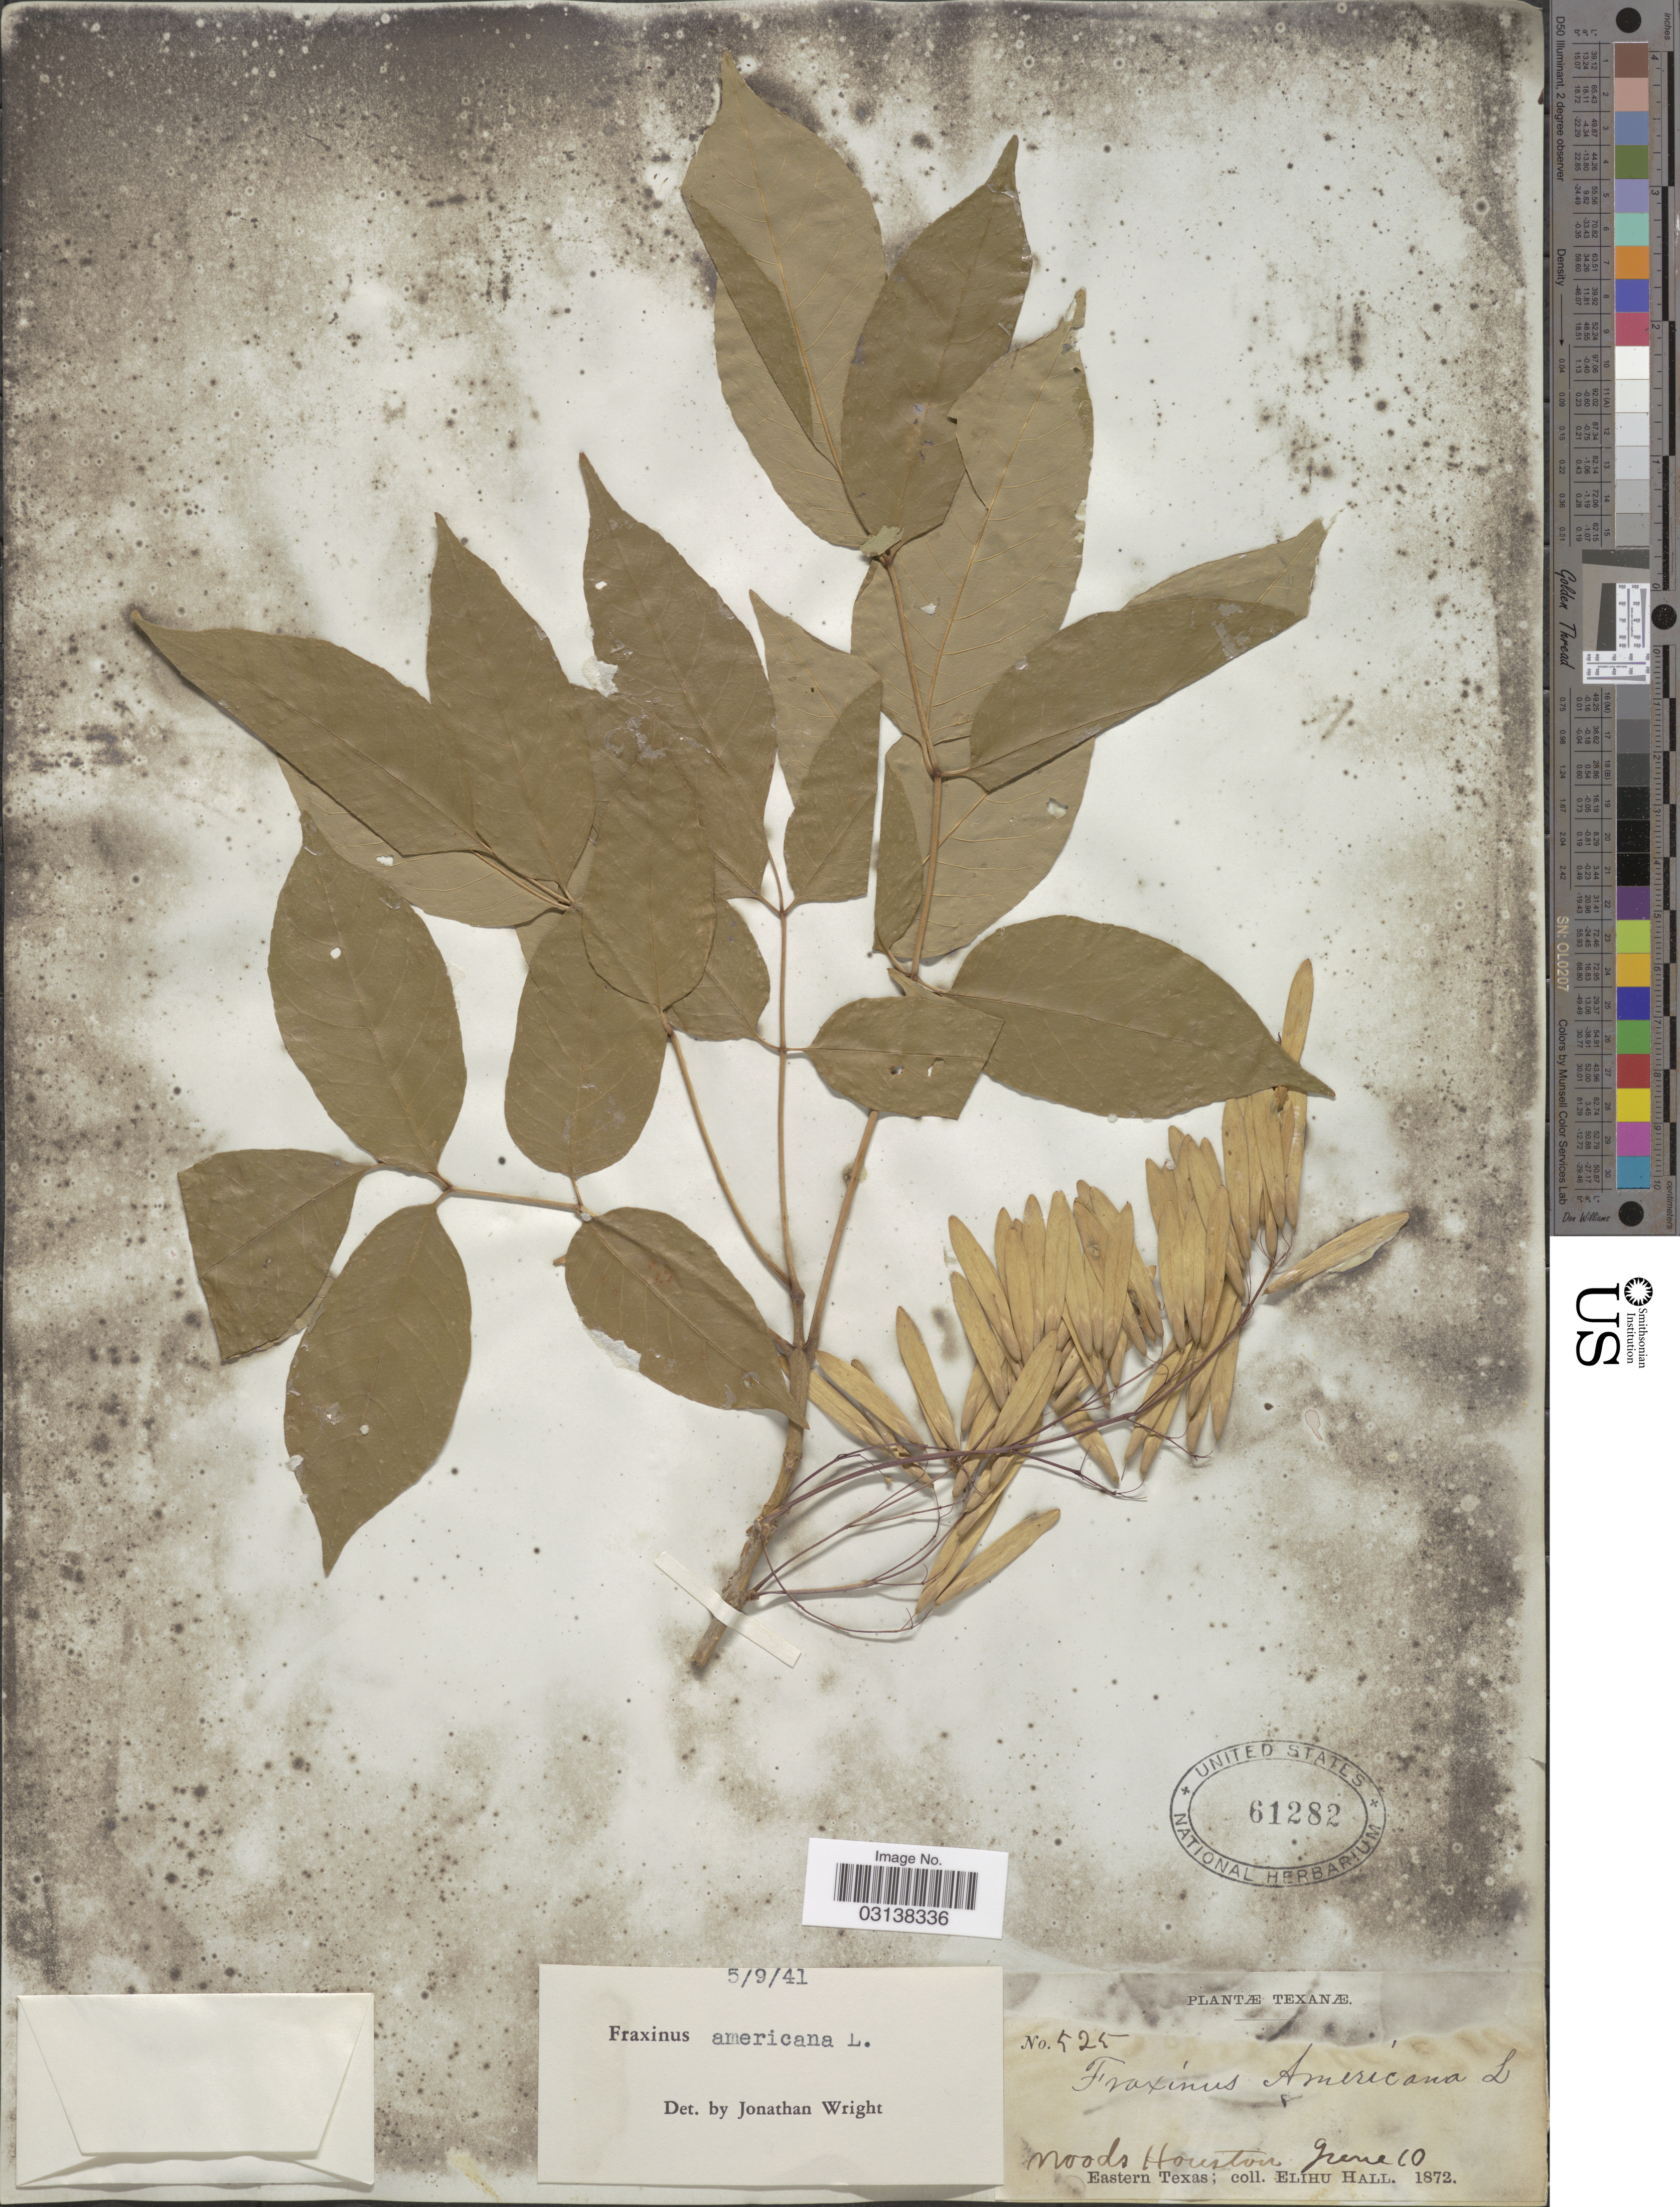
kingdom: Plantae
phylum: Tracheophyta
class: Magnoliopsida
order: Lamiales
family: Oleaceae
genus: Fraxinus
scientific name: Fraxinus americana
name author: L.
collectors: E. Hall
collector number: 525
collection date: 1872-06-10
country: United States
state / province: Texas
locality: Woods, Houston. Eastern Texas.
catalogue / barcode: US 61282